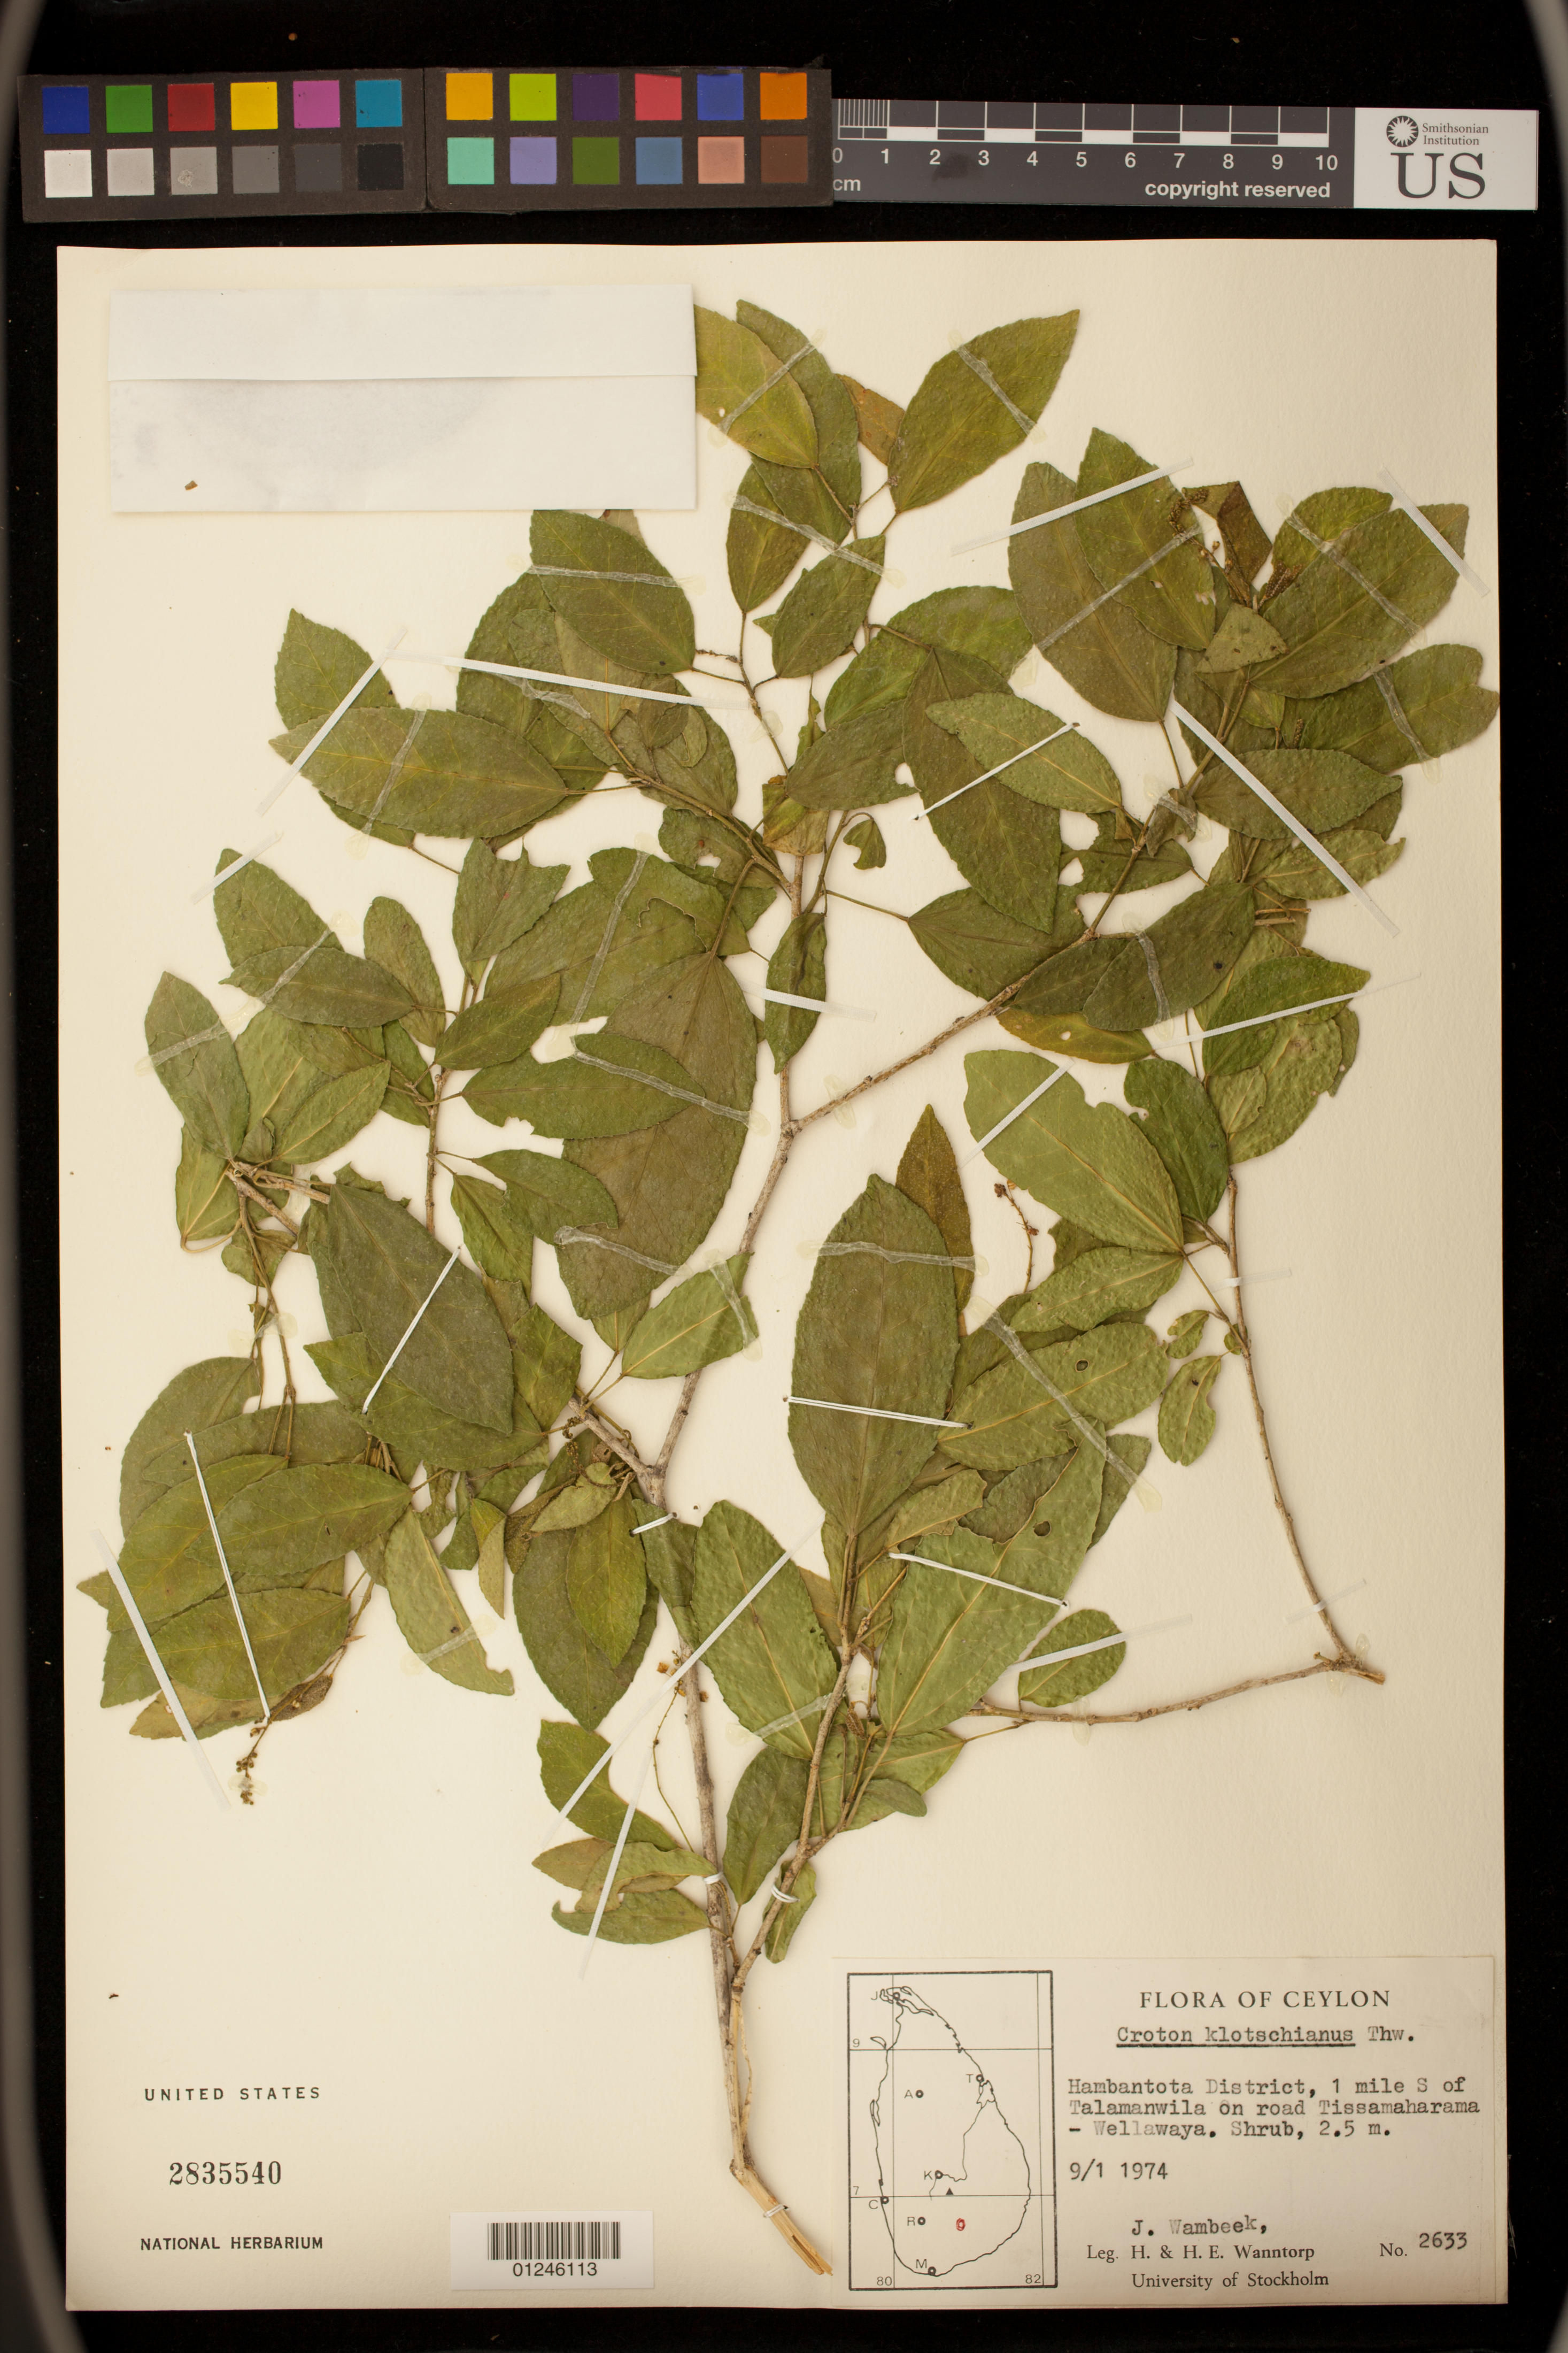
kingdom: Plantae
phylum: Tracheophyta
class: Magnoliopsida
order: Malpighiales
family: Euphorbiaceae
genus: Croton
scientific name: Croton thwaitesianus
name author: Müll. Arg.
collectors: J. Wambeek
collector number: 2633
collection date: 1974-01-09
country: Sri Lanka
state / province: Southern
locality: Hambantota District, 1 mile S of Talamanwila on road Tissamaharama - Wellawaya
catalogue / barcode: US 2835540